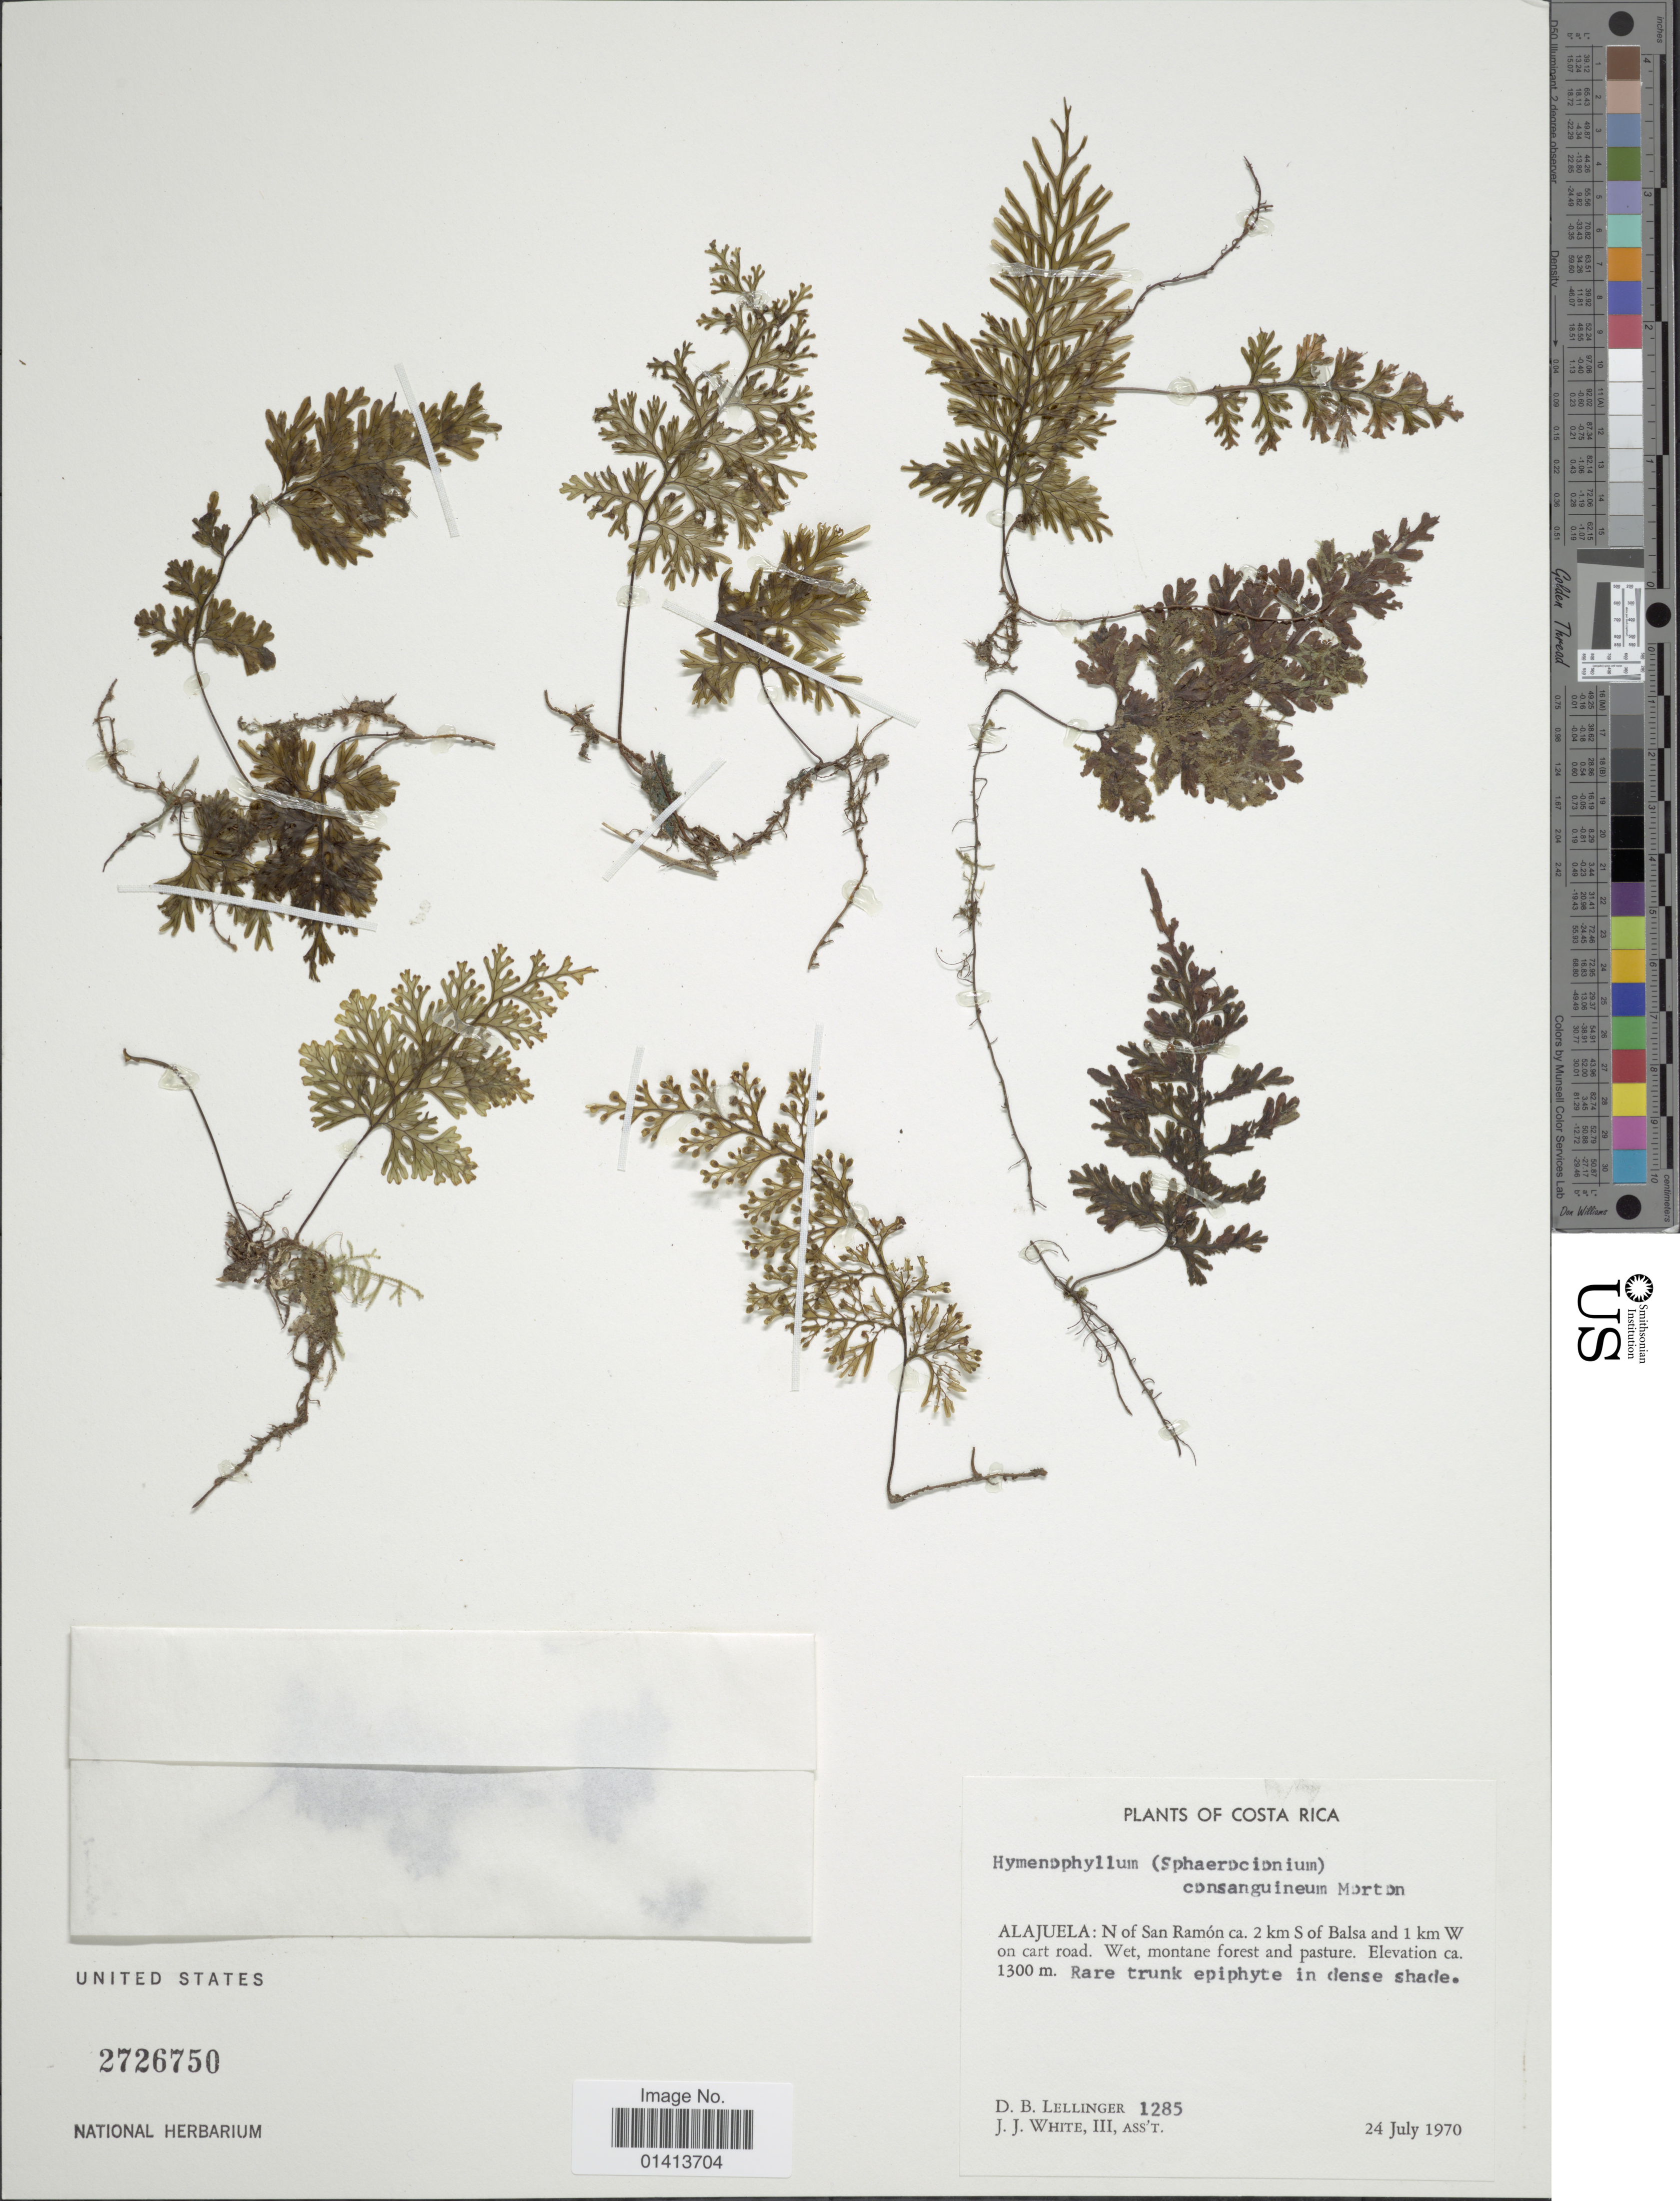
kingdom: Plantae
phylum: Tracheophyta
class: Polypodiopsida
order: Hymenophyllales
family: Hymenophyllaceae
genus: Hymenophyllum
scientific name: Hymenophyllum consanguineum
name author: C.V. Morton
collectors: D. B. Lellinger & J. J. White III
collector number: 1285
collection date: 1970-07-24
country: Costa Rica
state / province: Alajuela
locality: N of San Ramón ca 2 km S of Balsa and 1 km W on cart road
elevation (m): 1300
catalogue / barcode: US 2726750